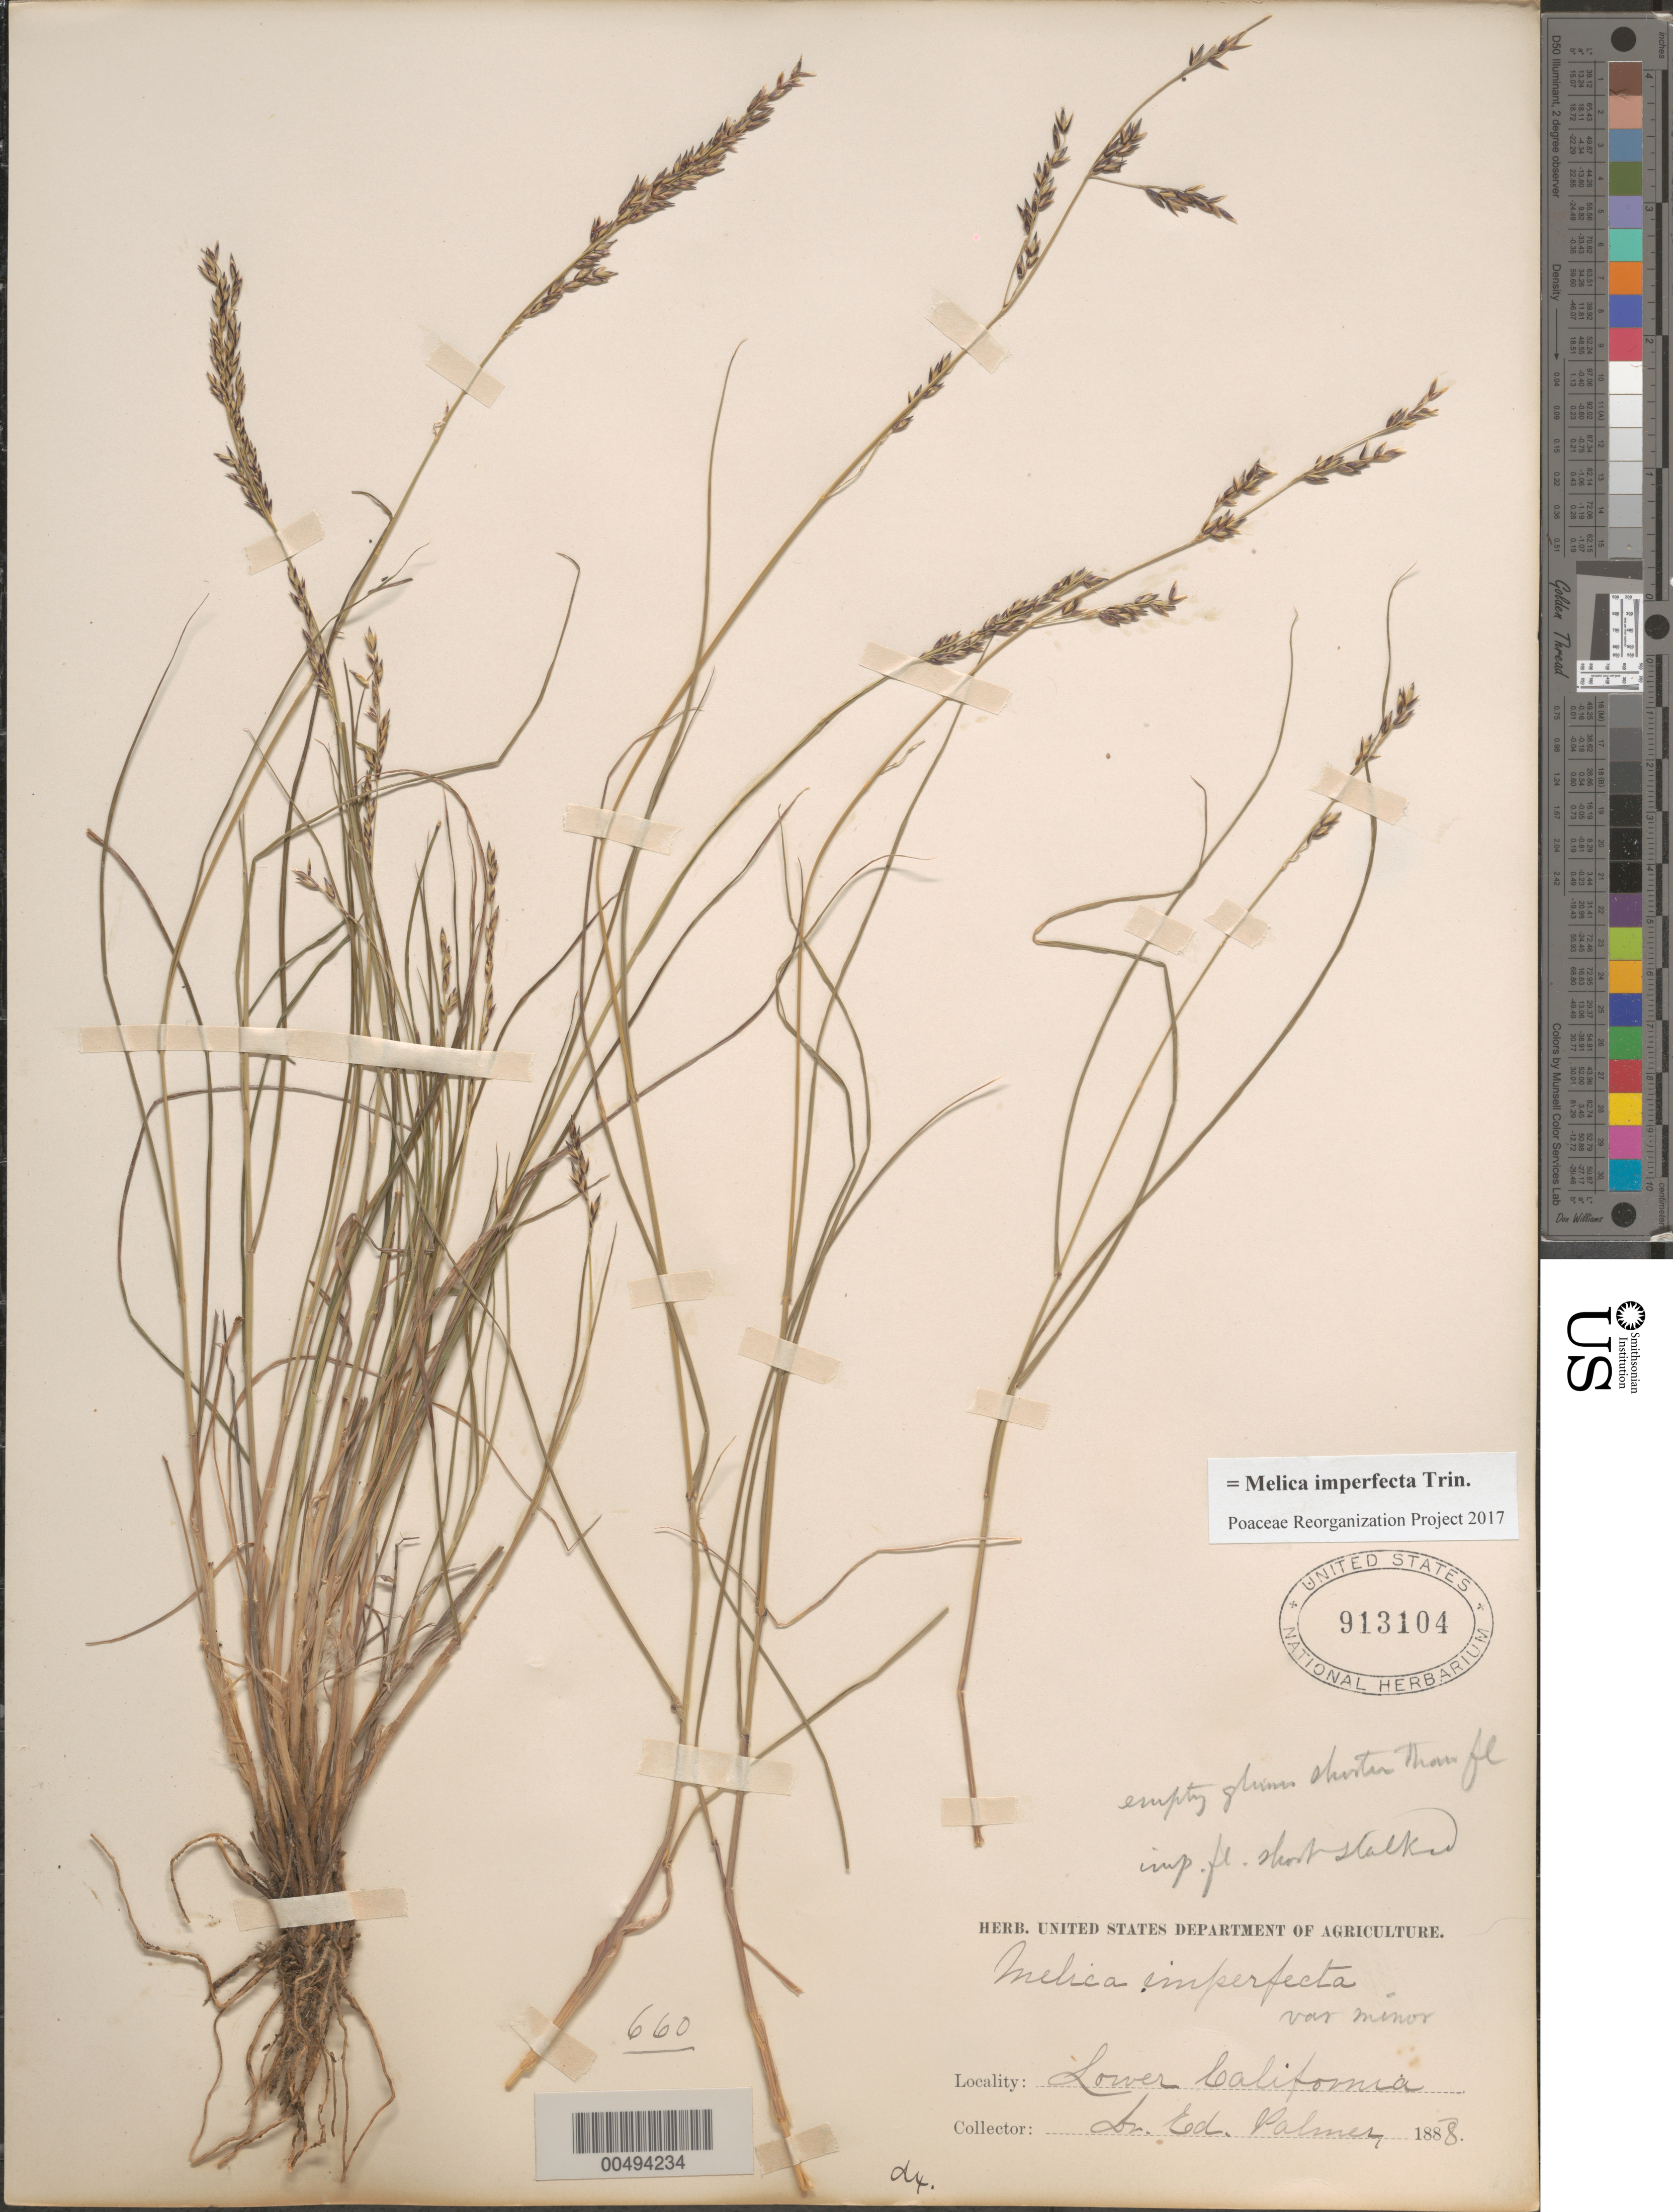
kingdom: Plantae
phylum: Tracheophyta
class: Liliopsida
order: Poales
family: Poaceae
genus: Melica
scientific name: Melica imperfecta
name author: Trin.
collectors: E. Palmer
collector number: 660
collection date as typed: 1888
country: Mexico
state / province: Baja California Norte / Baja California Sur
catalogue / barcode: US 913104